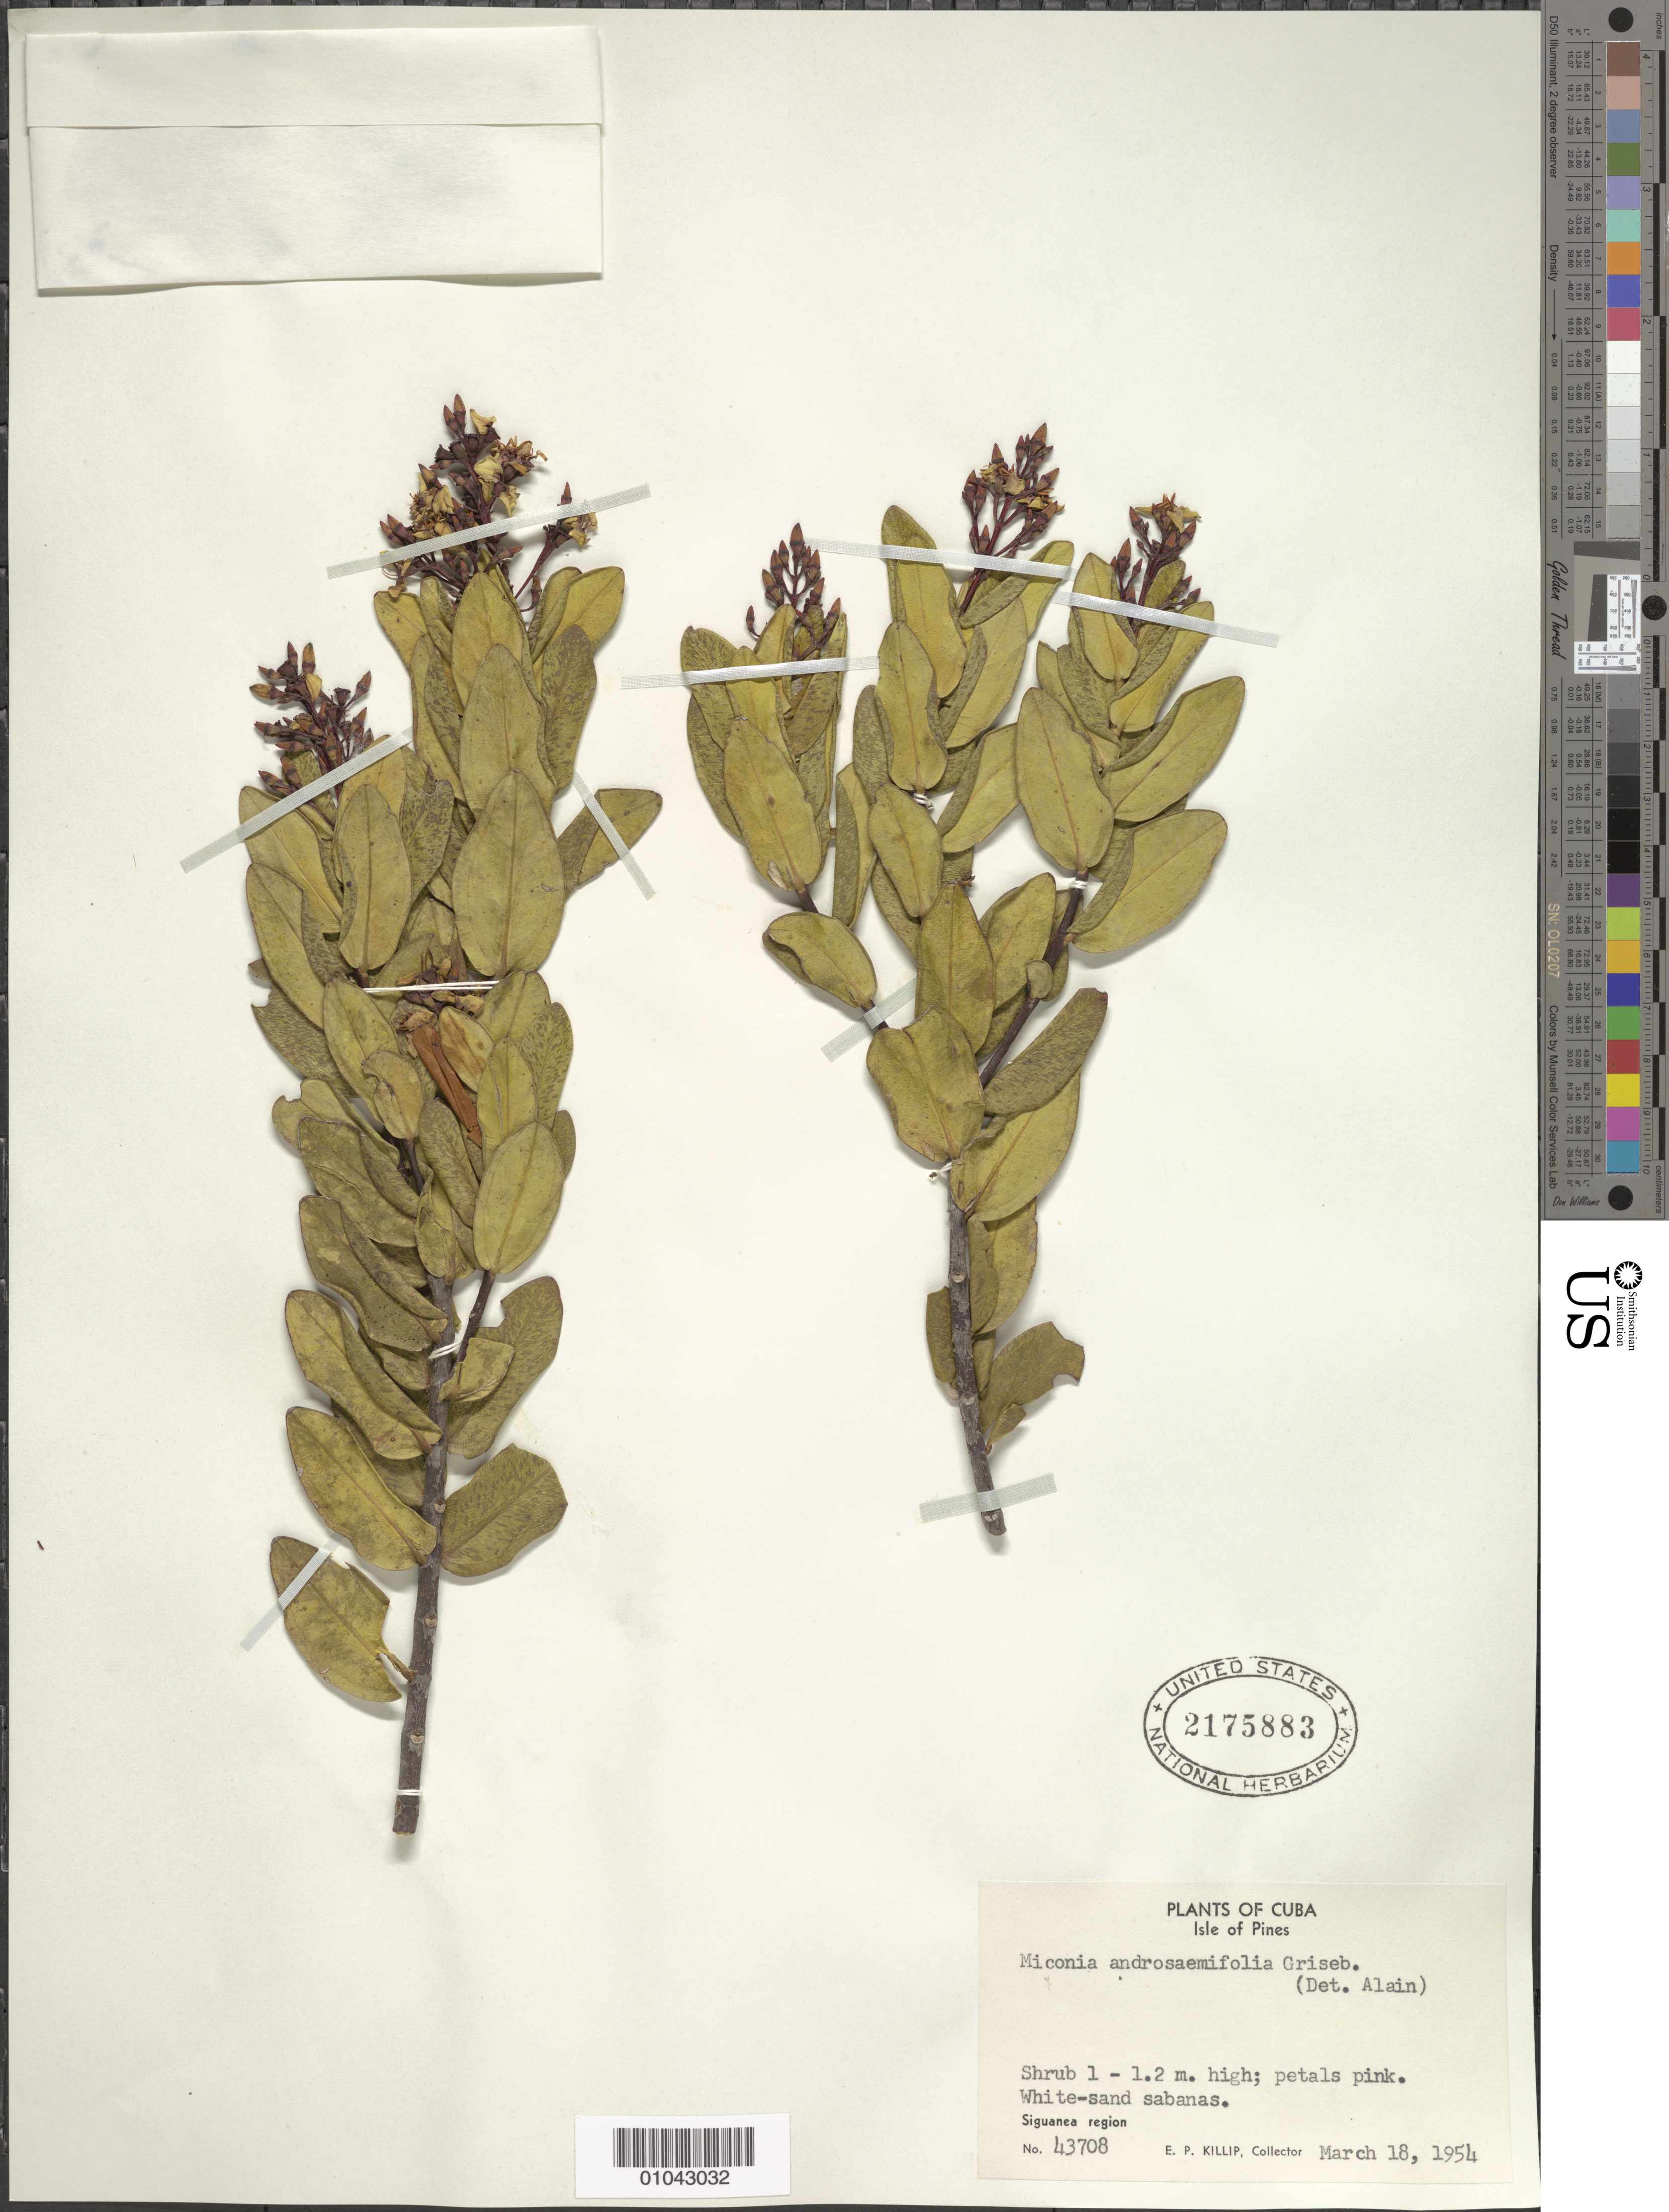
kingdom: Plantae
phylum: Tracheophyta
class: Magnoliopsida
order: Myrtales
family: Melastomataceae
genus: Miconia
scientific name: Miconia androsaemifolia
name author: Griseb.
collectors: E. P. Killip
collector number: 43708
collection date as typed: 18 Mar 1954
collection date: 1954-03-18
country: Cuba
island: Isla de la Juventud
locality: Siguanea region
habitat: White sand savannas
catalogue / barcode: US 2175883